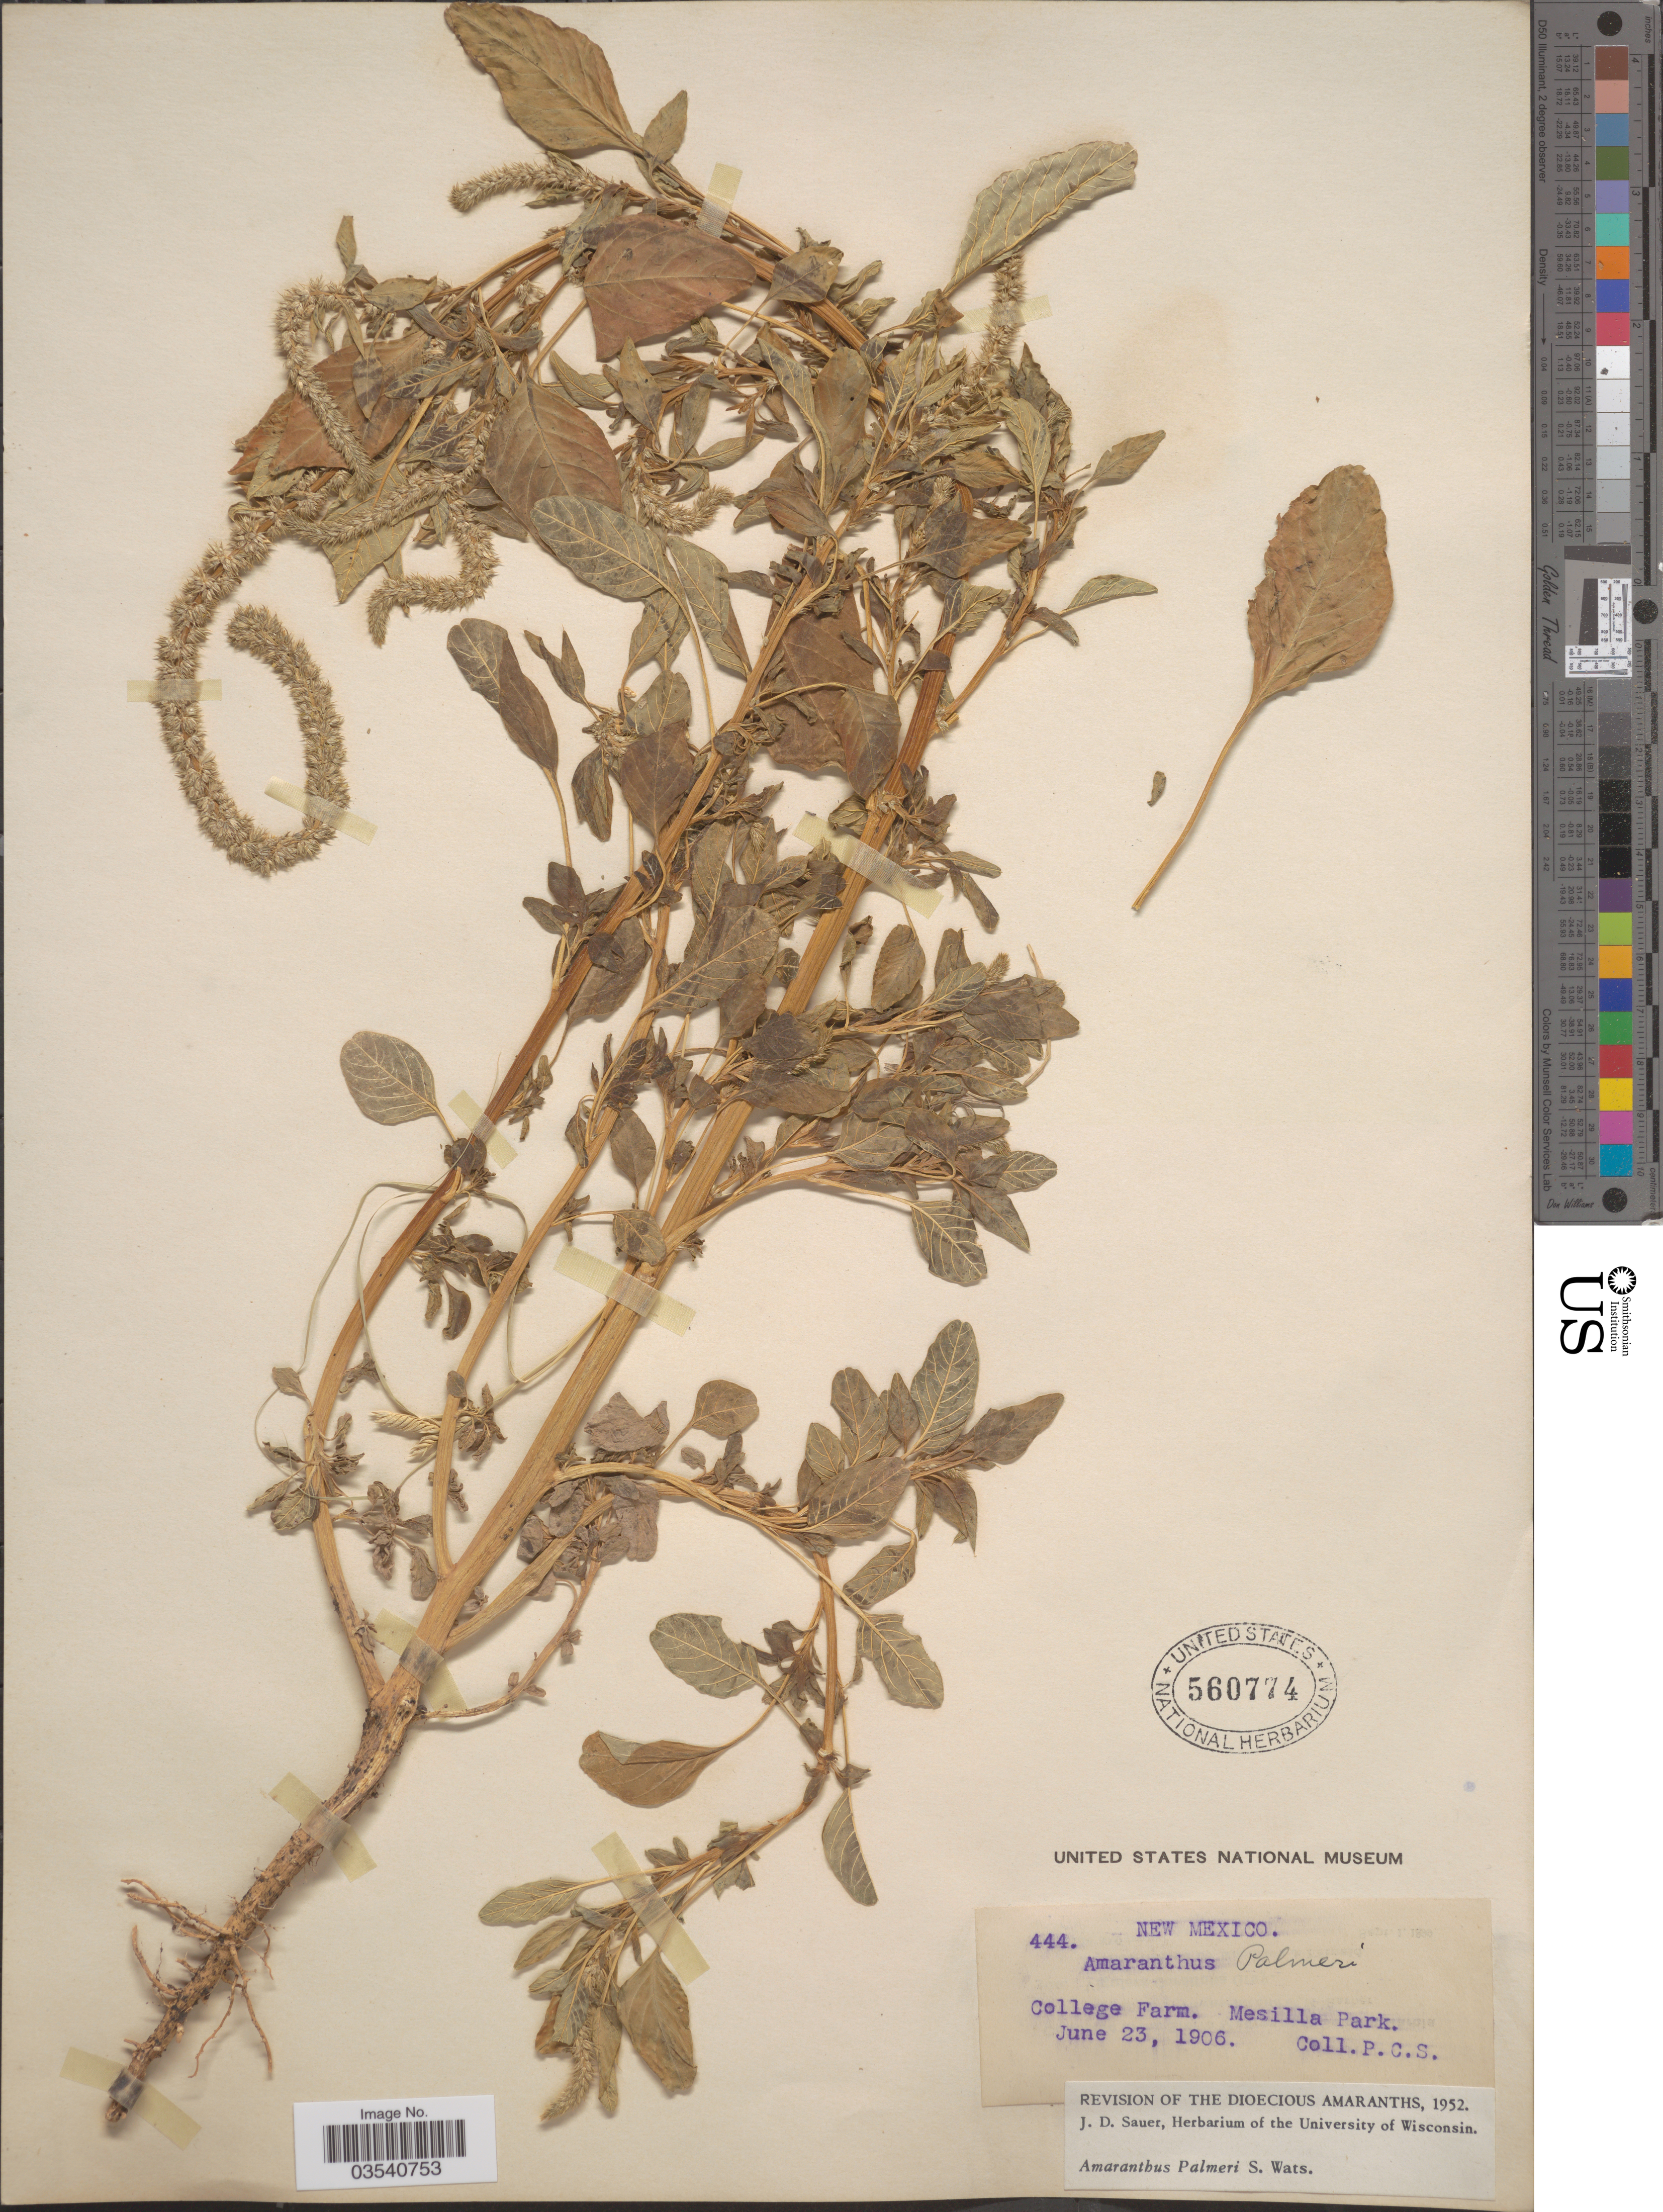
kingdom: Plantae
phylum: Tracheophyta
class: Magnoliopsida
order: Caryophyllales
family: Amaranthaceae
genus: Amaranthus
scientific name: Amaranthus palmeri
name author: S. Watson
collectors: P. C. S.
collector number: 444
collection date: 1906-06-23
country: United States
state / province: New Mexico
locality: College Farm. Mesilla Park.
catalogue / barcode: US 560774